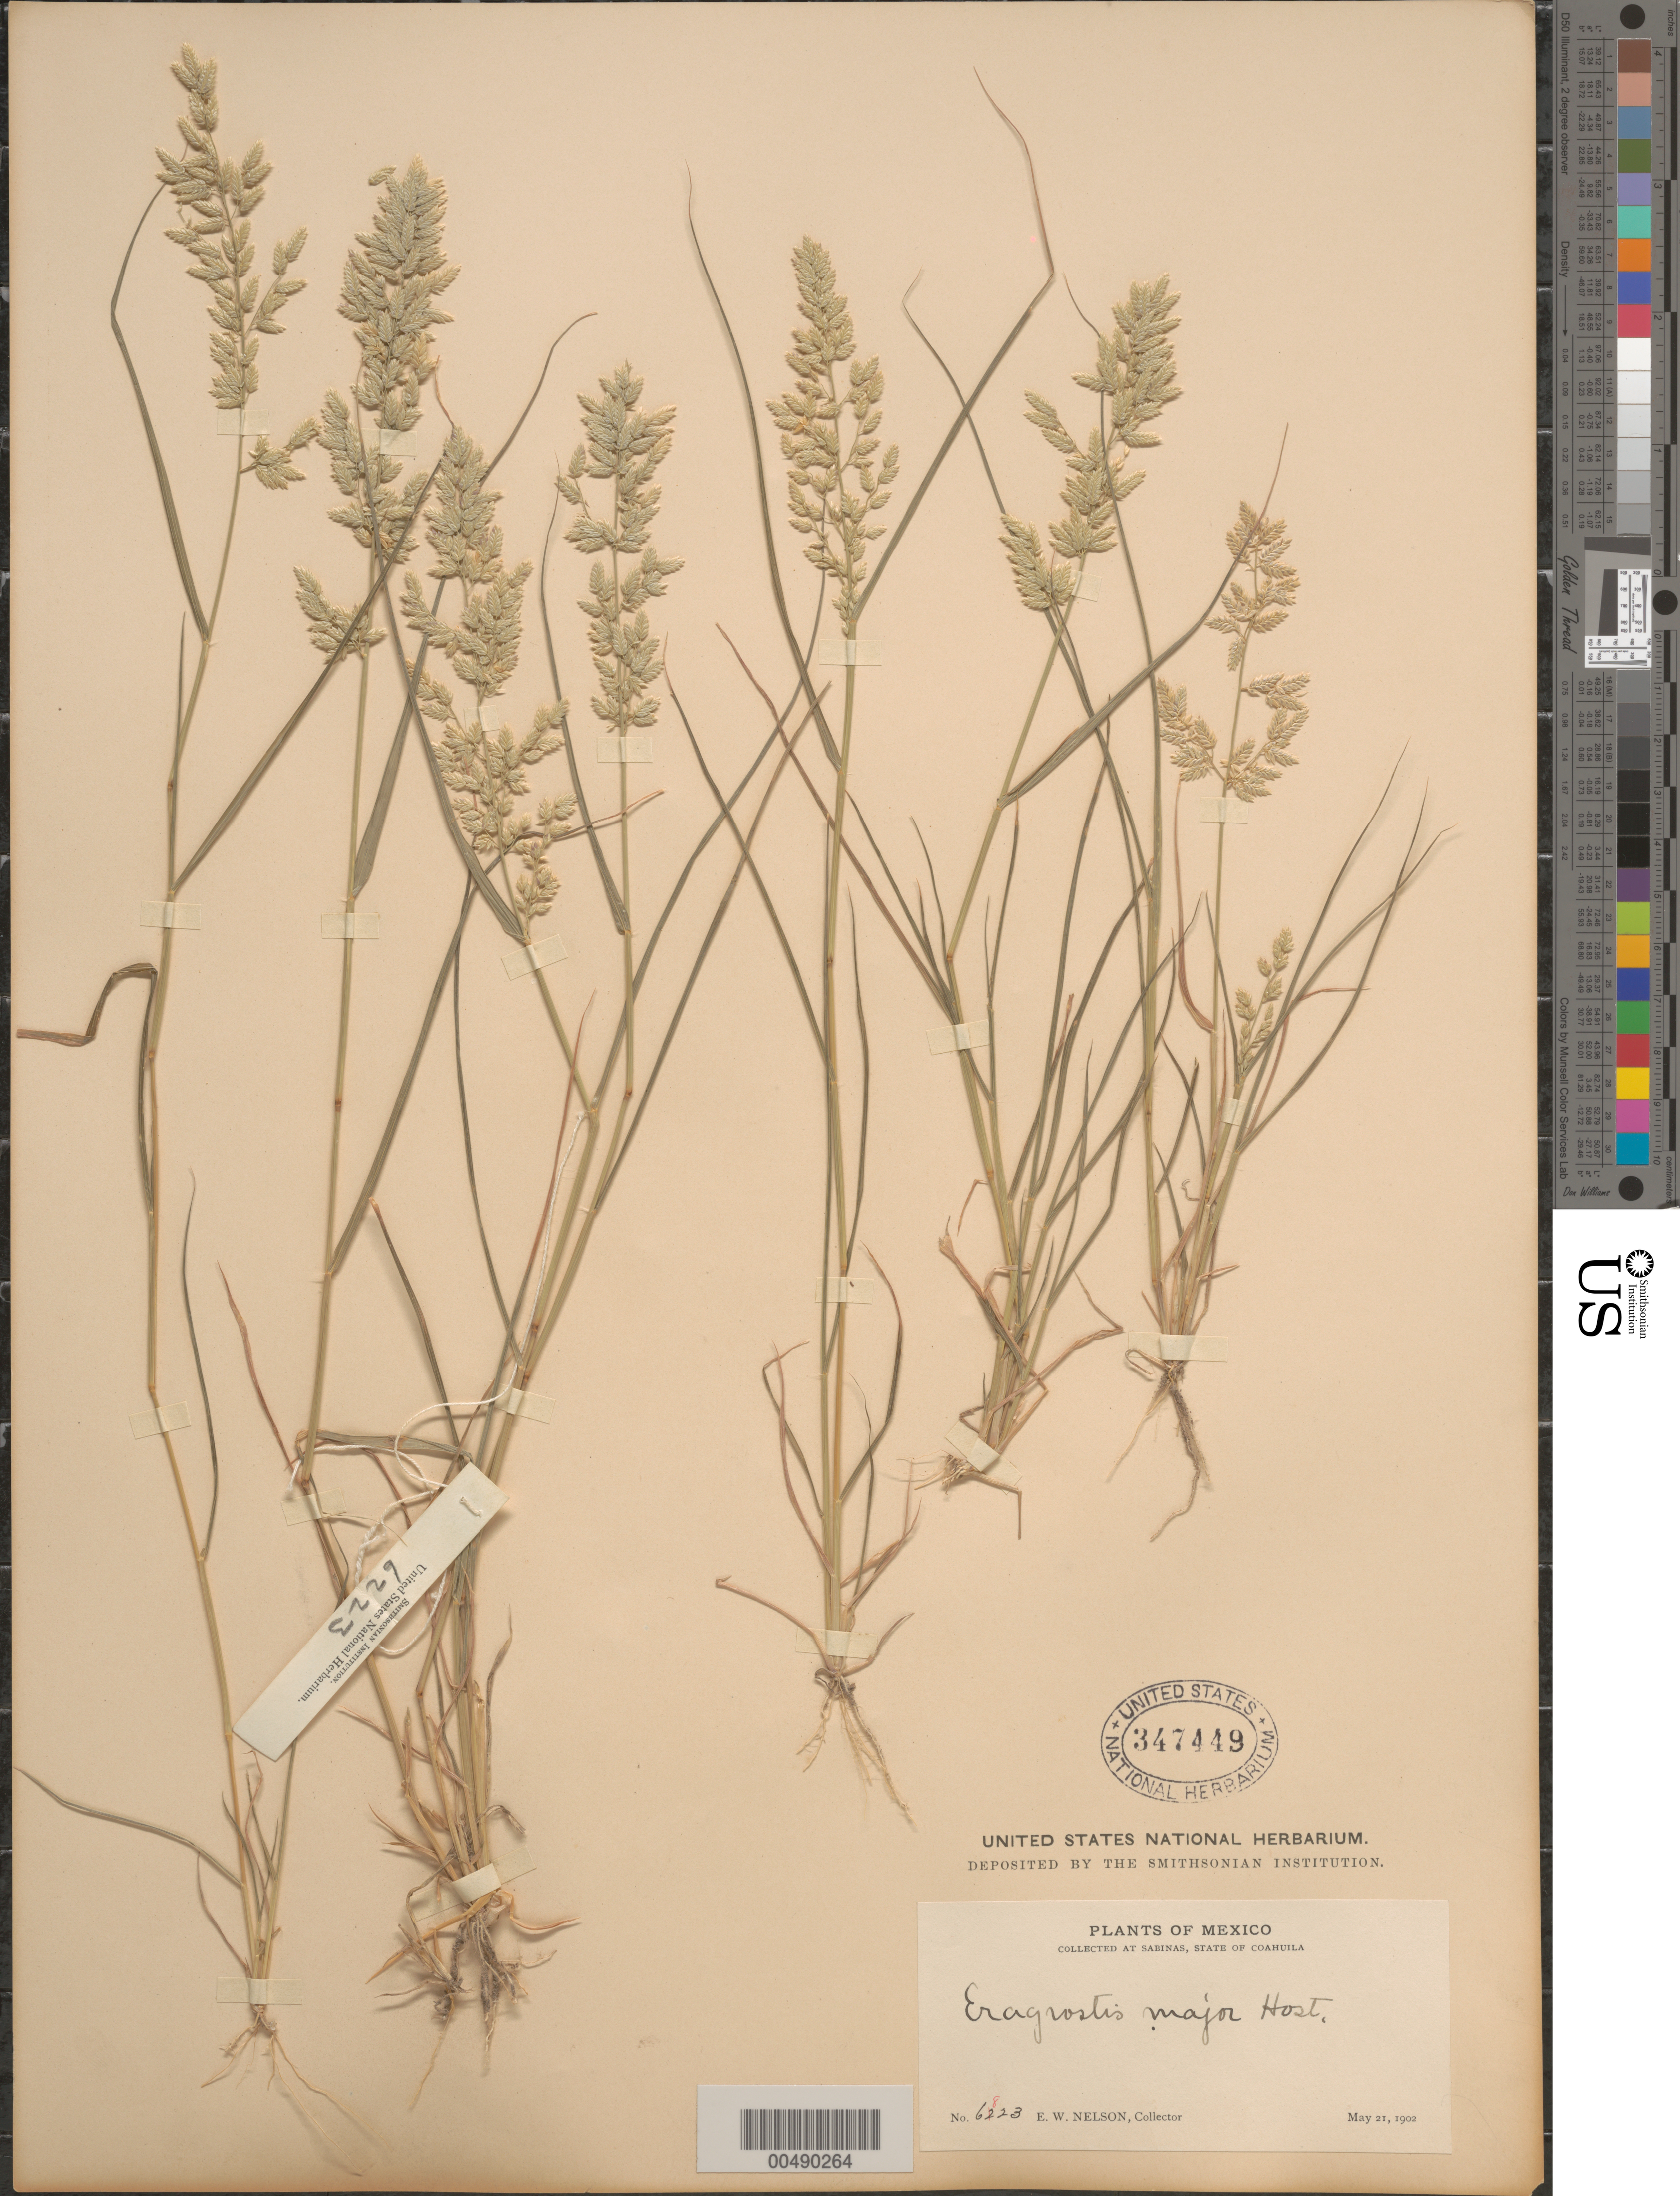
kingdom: Plantae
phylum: Tracheophyta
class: Liliopsida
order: Poales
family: Poaceae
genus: Eragrostis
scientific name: Eragrostis cilianensis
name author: (Bellardi) Vignolo ex Janch.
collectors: E. W. Nelson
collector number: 6823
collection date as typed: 21 May 1902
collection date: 1902-05-21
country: Mexico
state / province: Coahuila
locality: Sabinas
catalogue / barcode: US 347449